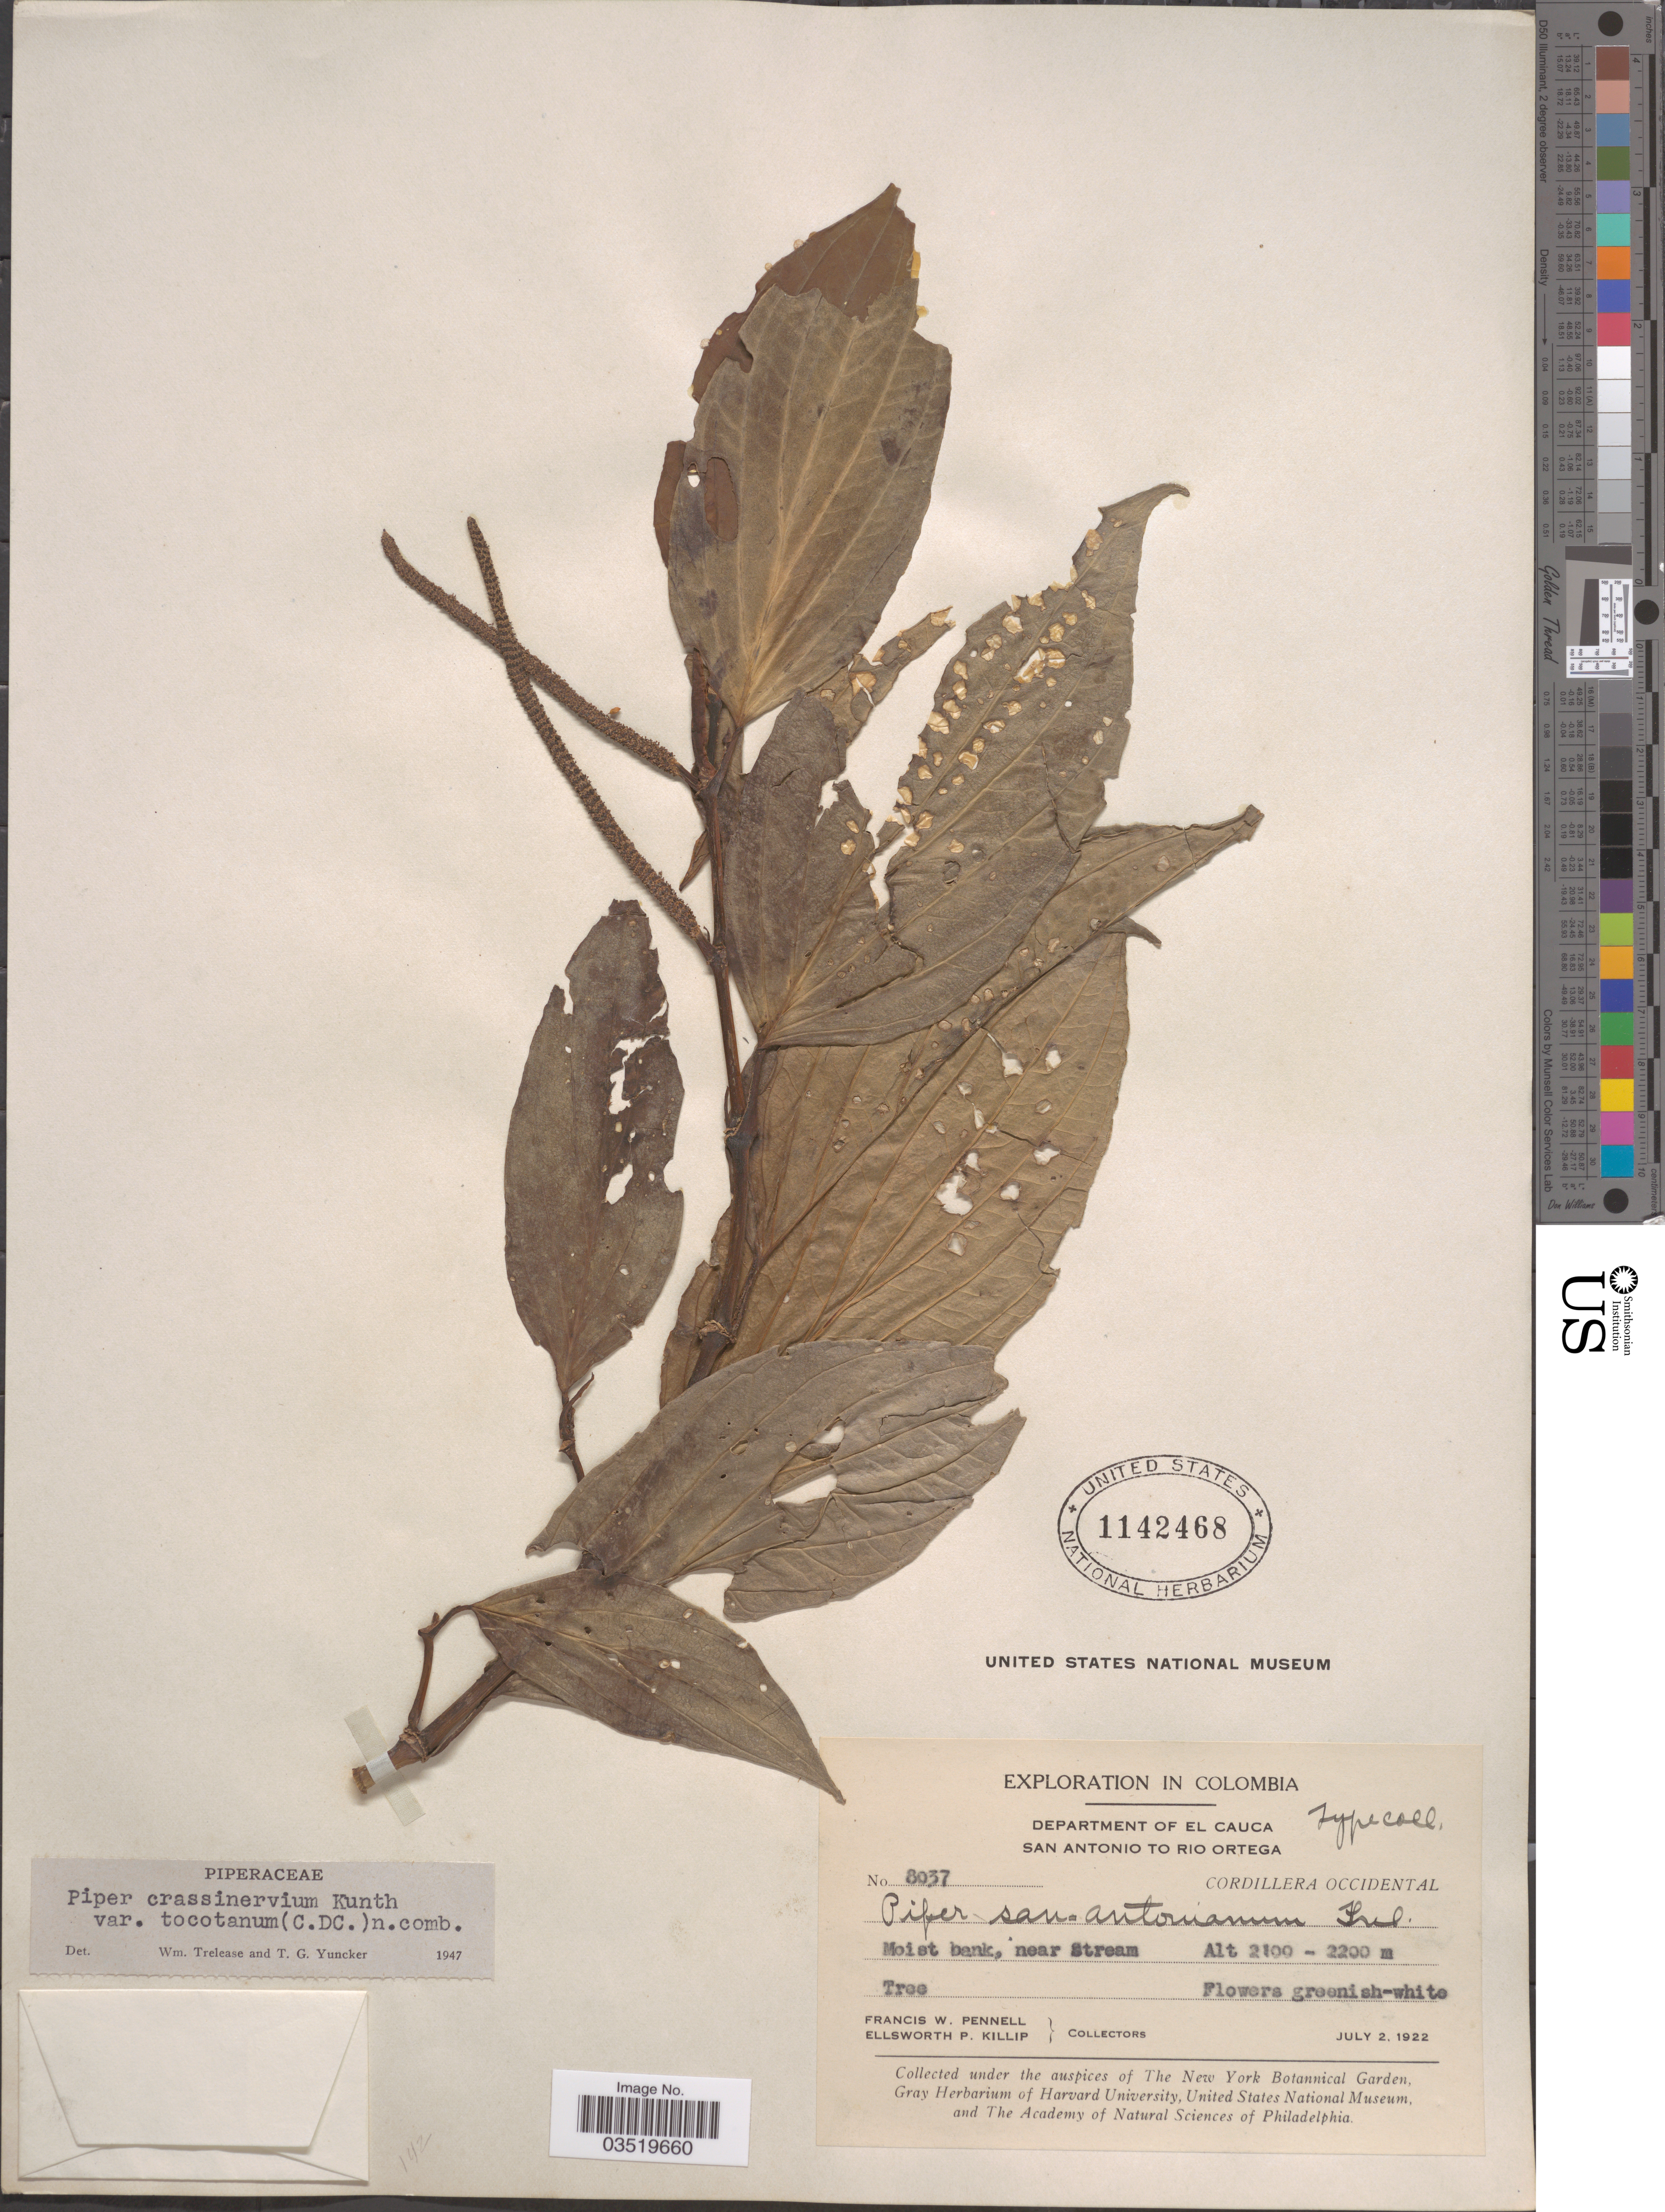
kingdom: Plantae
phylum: Tracheophyta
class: Magnoliopsida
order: Piperales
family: Piperaceae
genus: Piper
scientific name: Piper crassinervium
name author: Kunth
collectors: F. W. Pennell & E. P. Killip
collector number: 8037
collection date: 1922-07-02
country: Colombia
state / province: Cauca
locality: Department of El Cauca, San Antonio to Rio Ortega. Cordillera Occidental.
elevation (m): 2100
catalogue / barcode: US 1142468